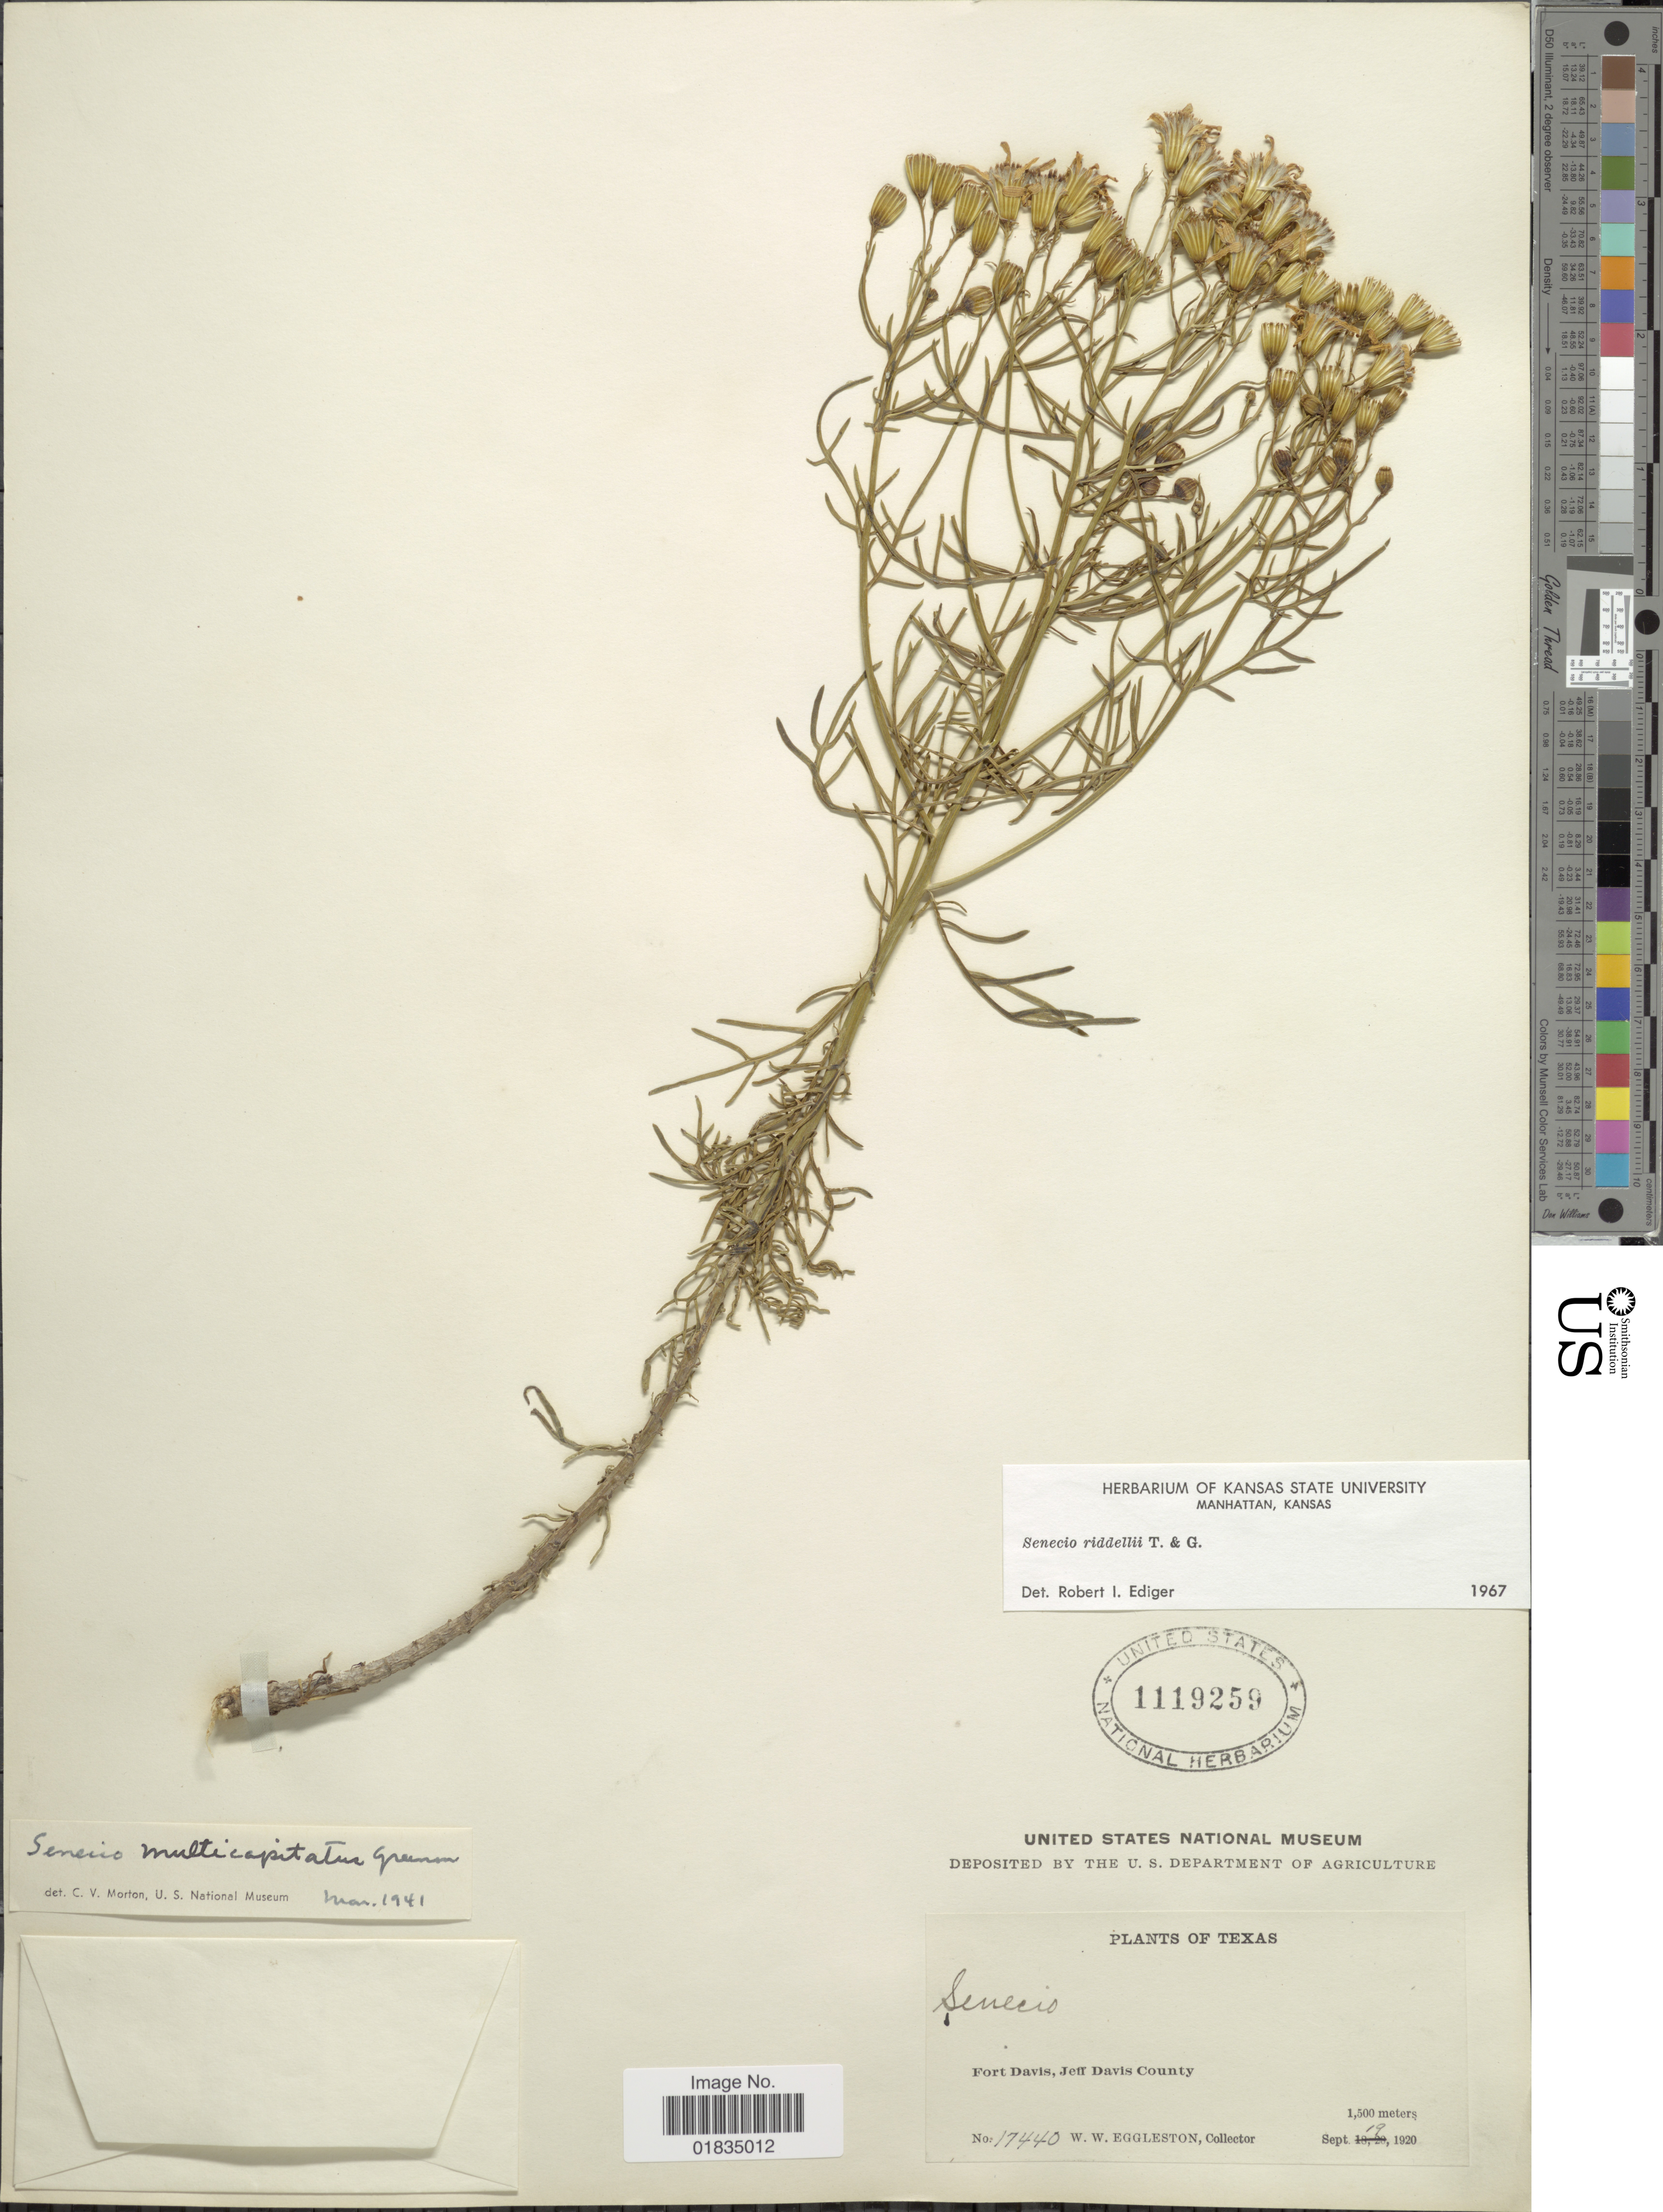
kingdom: Plantae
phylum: Tracheophyta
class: Magnoliopsida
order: Asterales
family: Asteraceae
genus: Senecio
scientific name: Senecio riddellii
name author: Torr. & A. Gray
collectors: W. W. Eggleston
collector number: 17440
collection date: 1920-09-19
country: United States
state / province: Texas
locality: Fort Davis, Jeff Davis County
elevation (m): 1500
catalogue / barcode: US 1119259